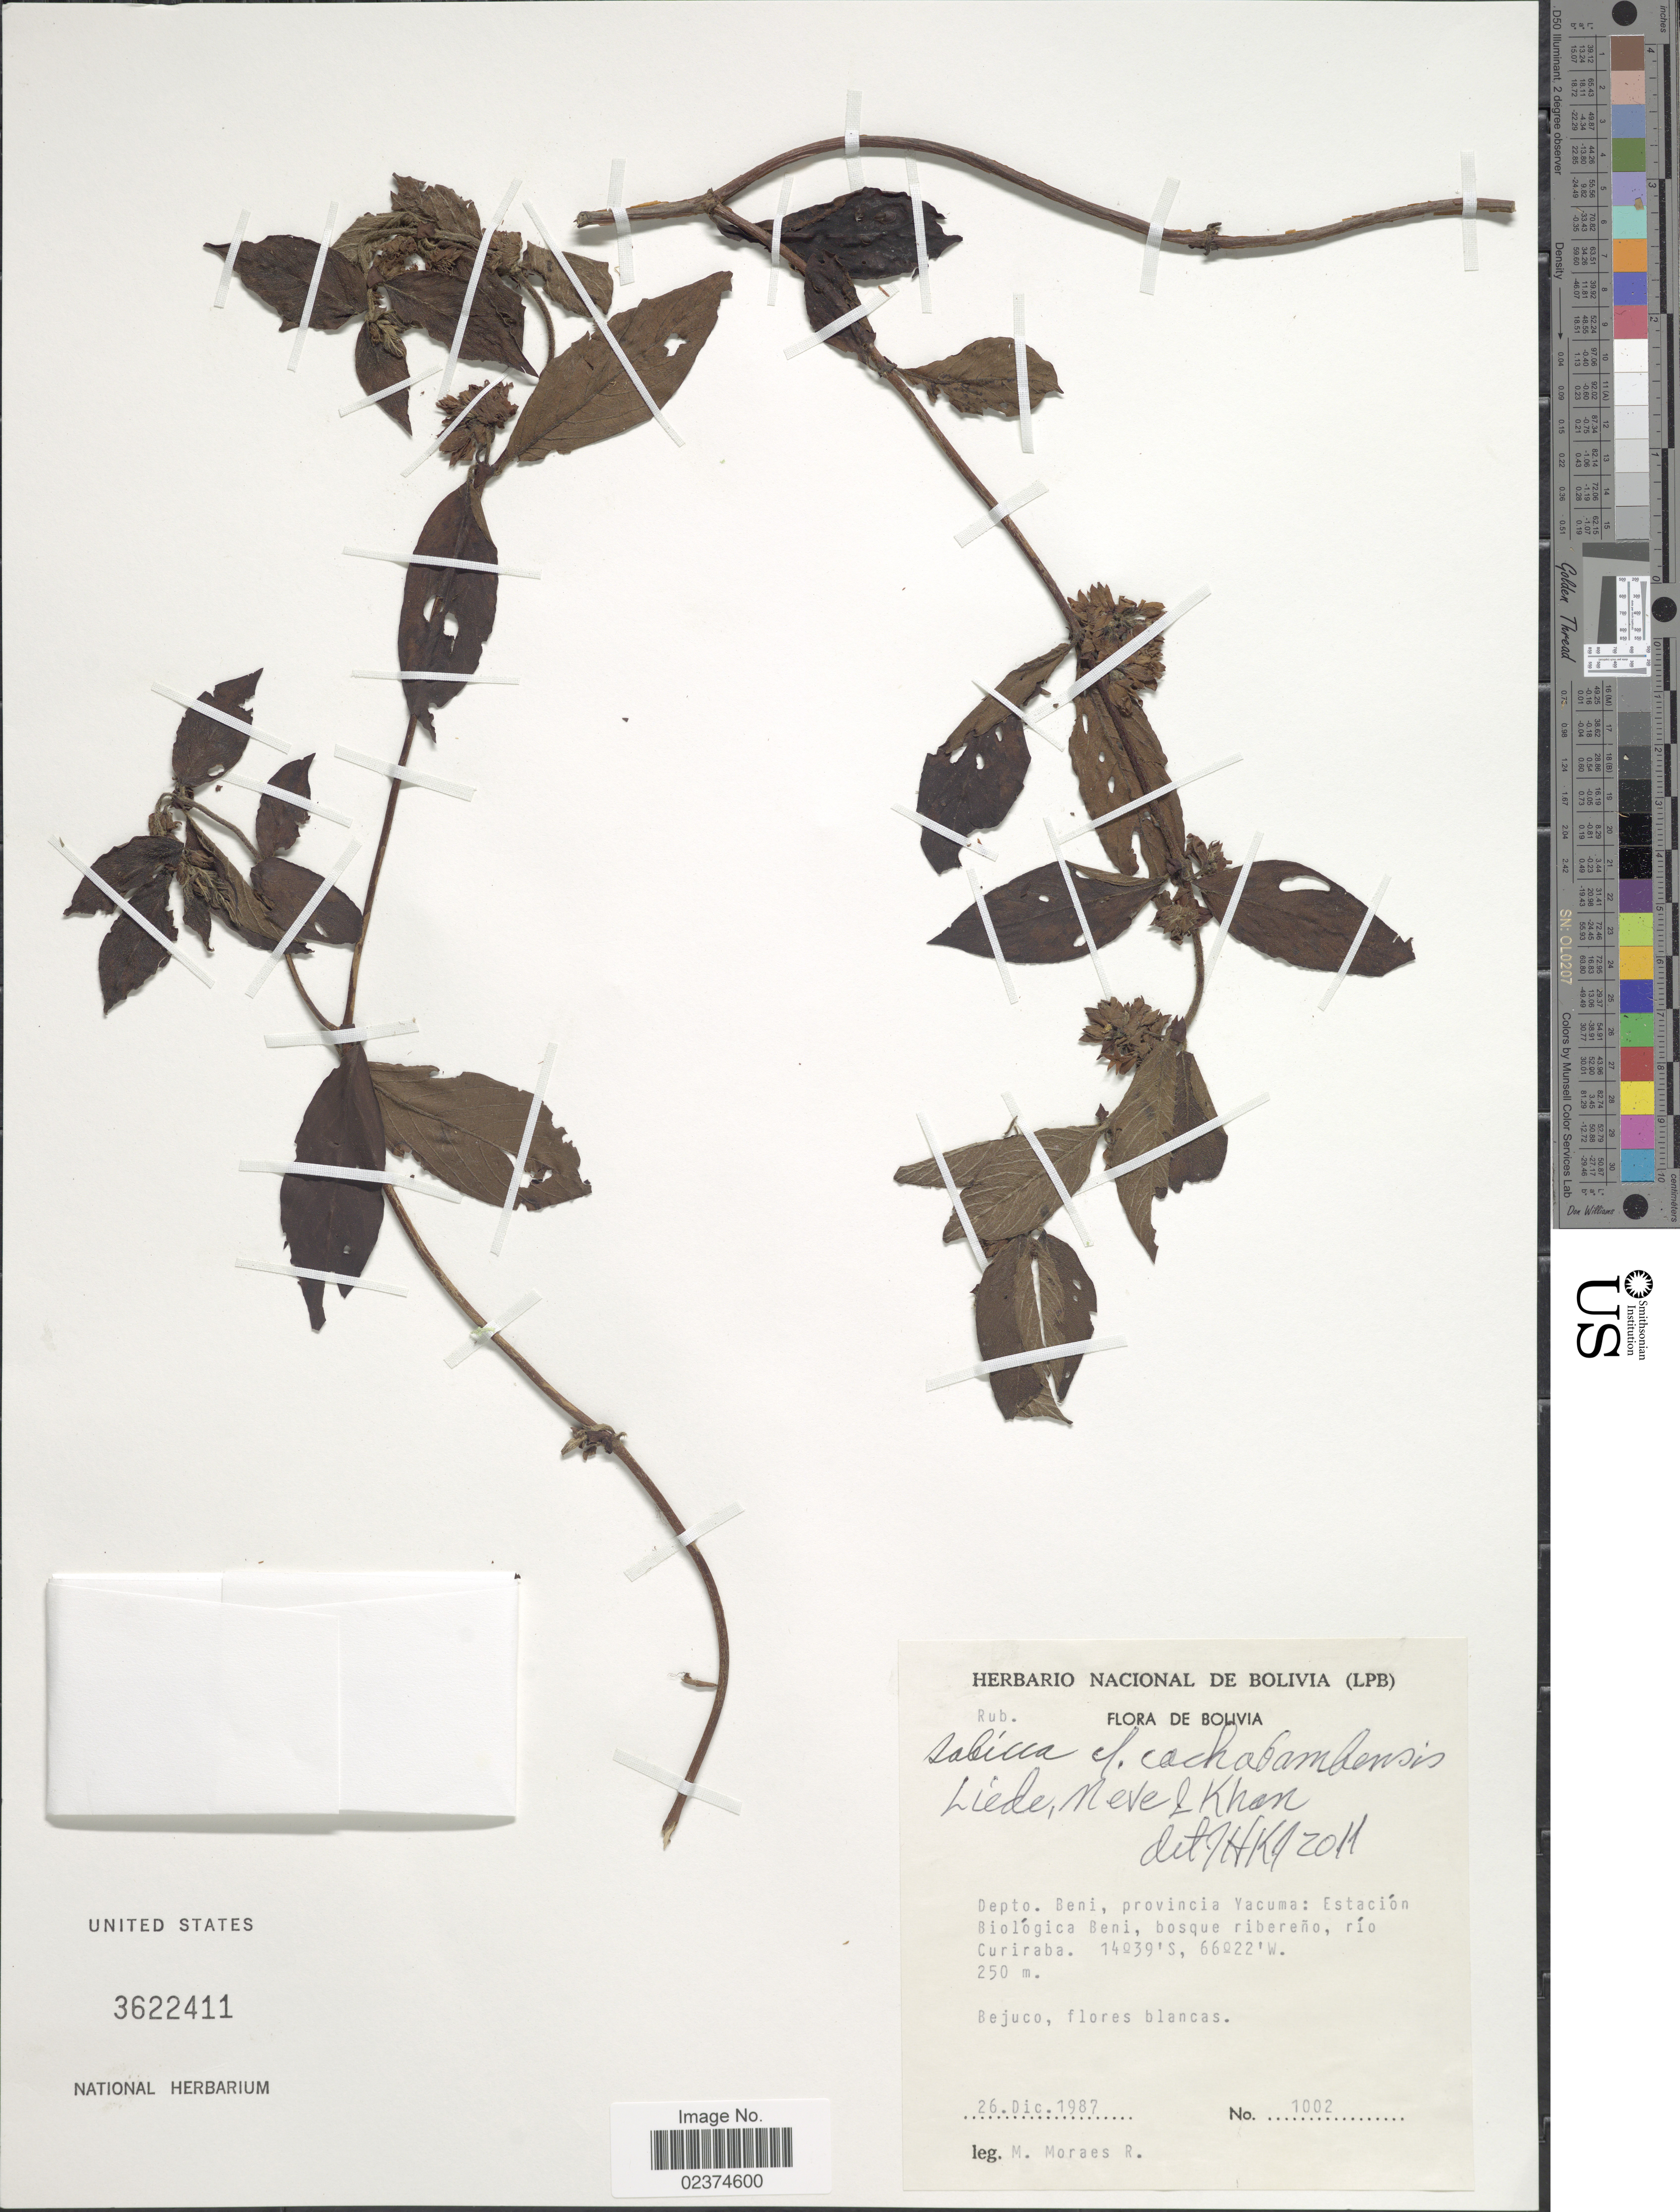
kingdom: Plantae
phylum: Tracheophyta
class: Magnoliopsida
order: Gentianales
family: Rubiaceae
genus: Sabicea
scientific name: Sabicea cochabambensis Liede-Schumann, Meve & Khan sp. nov. ined.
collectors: M. Moraes R.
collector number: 1002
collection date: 1987-12-26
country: Bolivia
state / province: Beni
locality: Provincia Yacuma: Estacion Biological Beni, besque ribereno, rio Curiraba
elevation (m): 250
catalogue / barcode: US 3622411